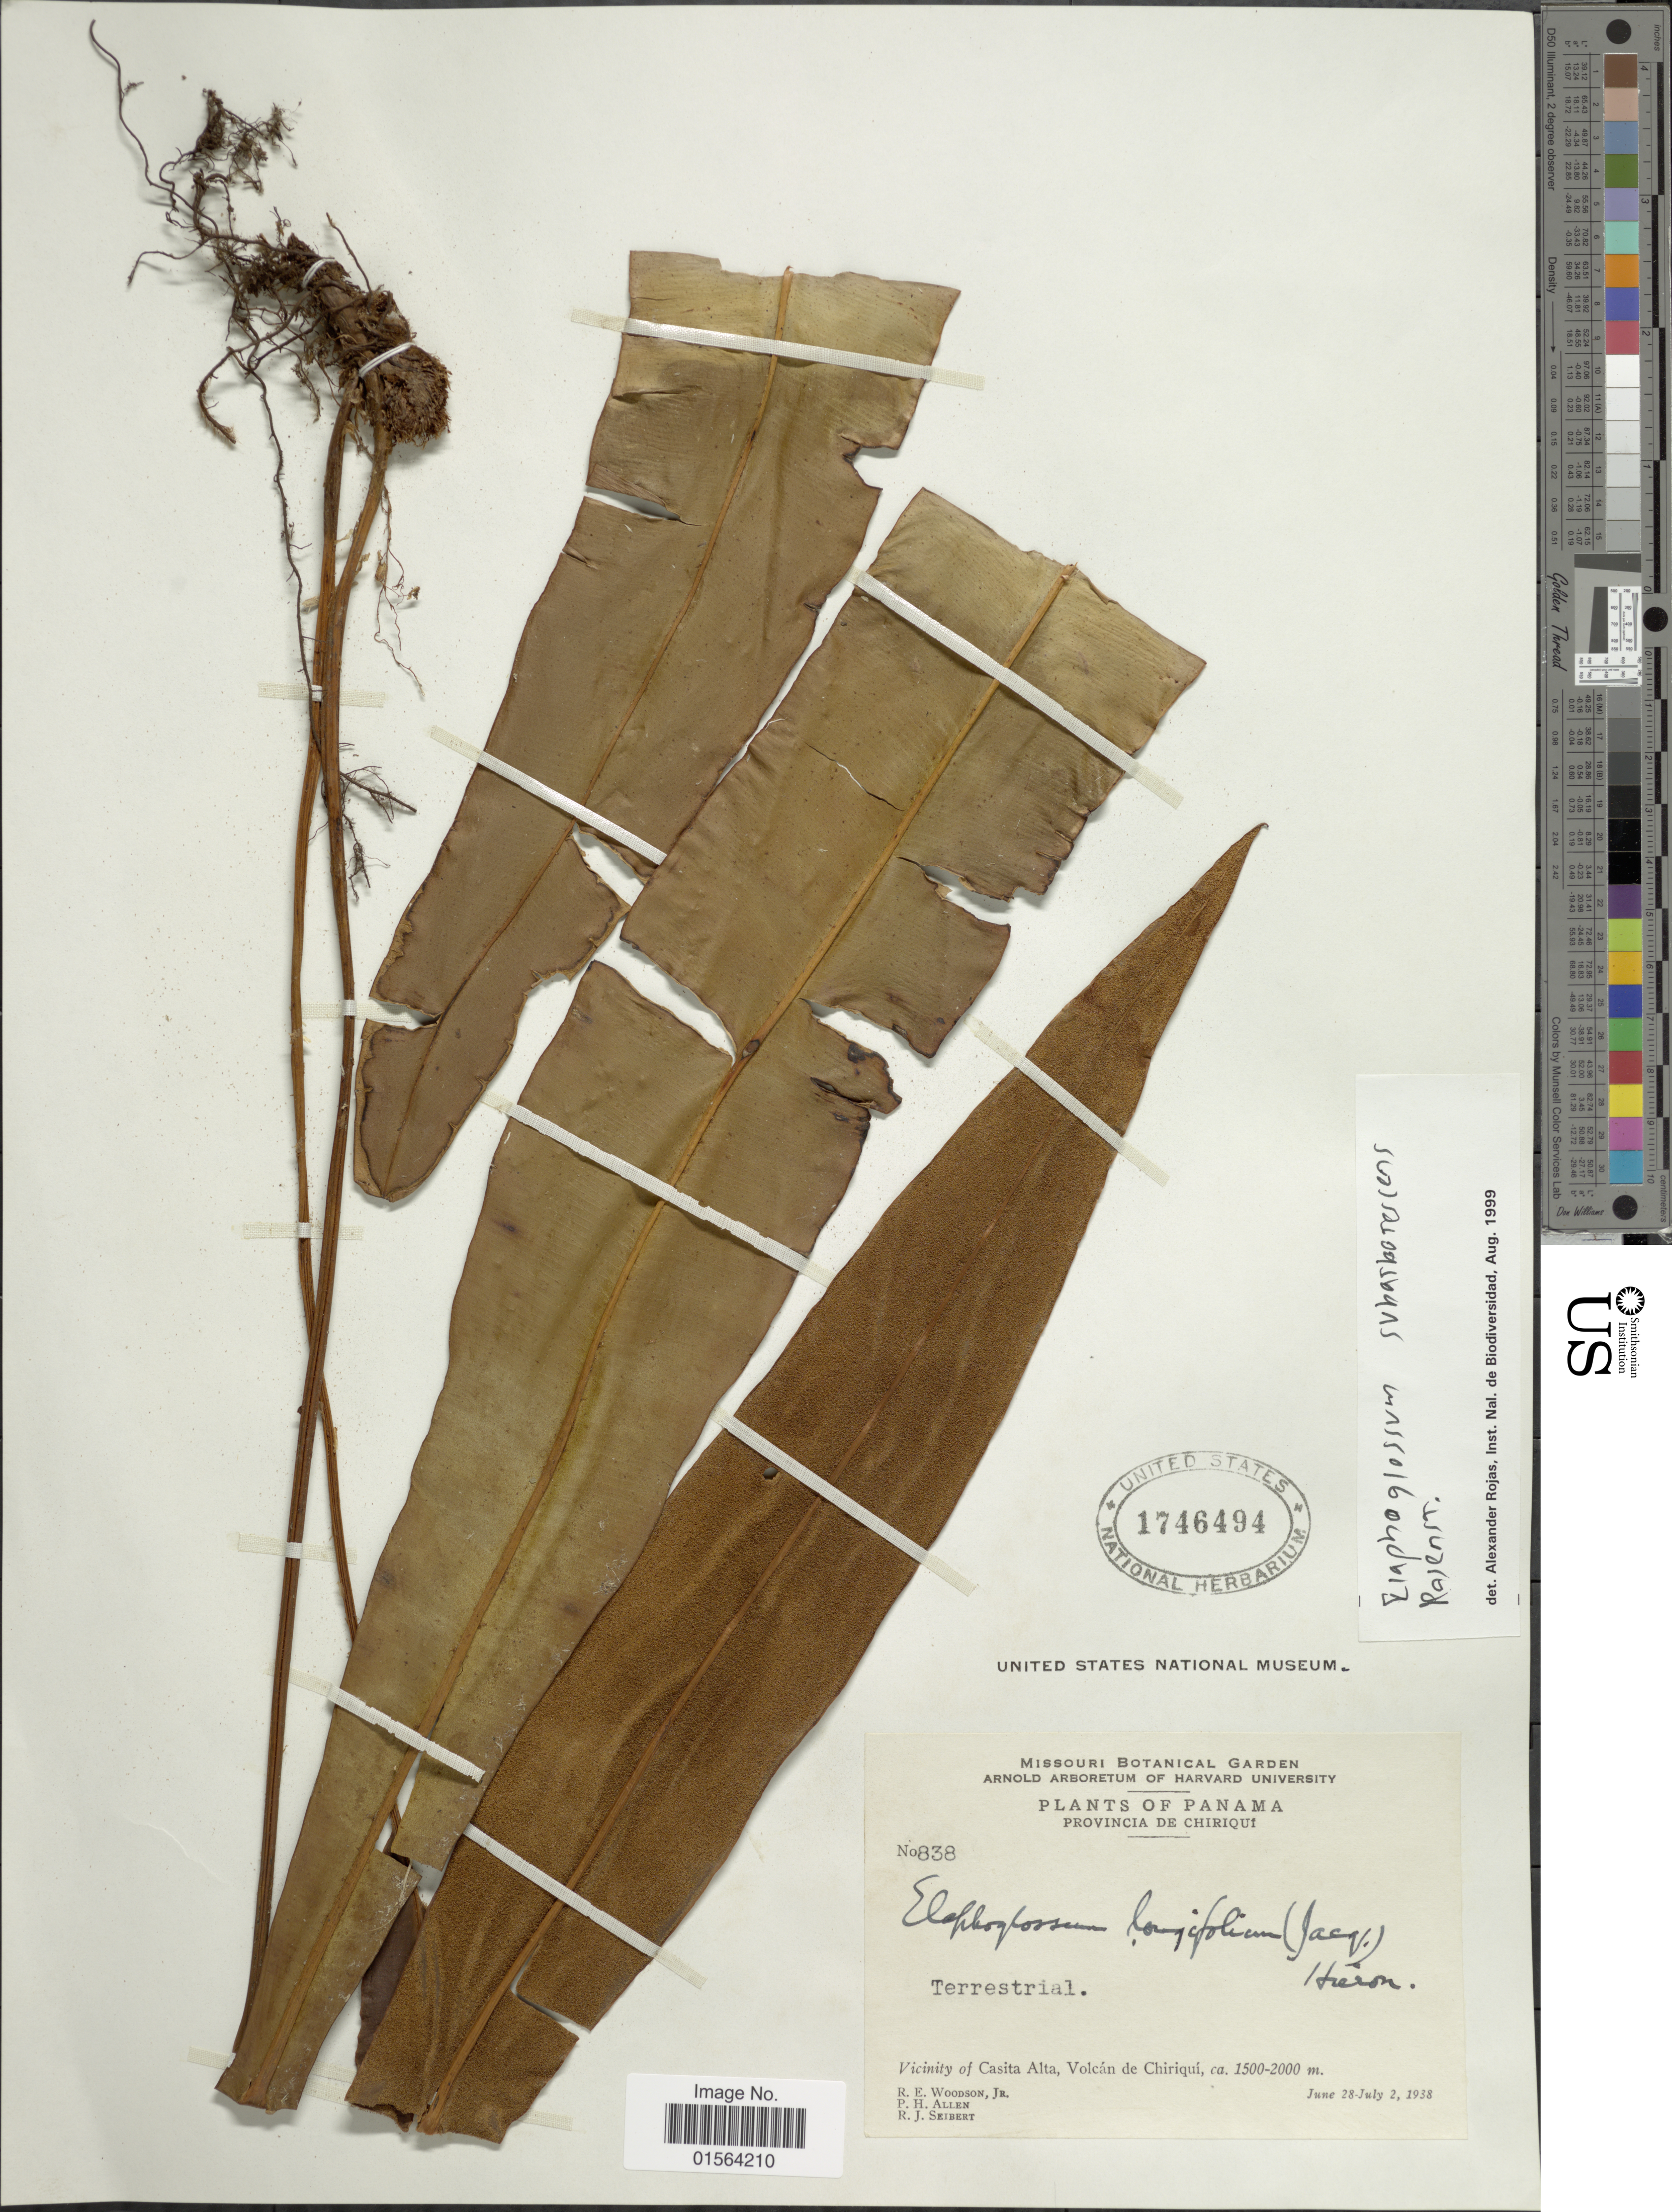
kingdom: Plantae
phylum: Tracheophyta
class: Polypodiopsida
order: Polypodiales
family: Dryopteridaceae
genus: Elaphoglossum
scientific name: Elaphoglossum latifolium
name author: (Sw.) J. Sm.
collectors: R. E. Woodson, P. H. Allen & R. J. Seibert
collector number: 838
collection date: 1938-06-28/1938-07-02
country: Panama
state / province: Chiriqui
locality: Provincia de Chiriqui, Vicinity of Casita Alta, Volcan de Chiriqui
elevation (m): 1500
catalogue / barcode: US 1746494